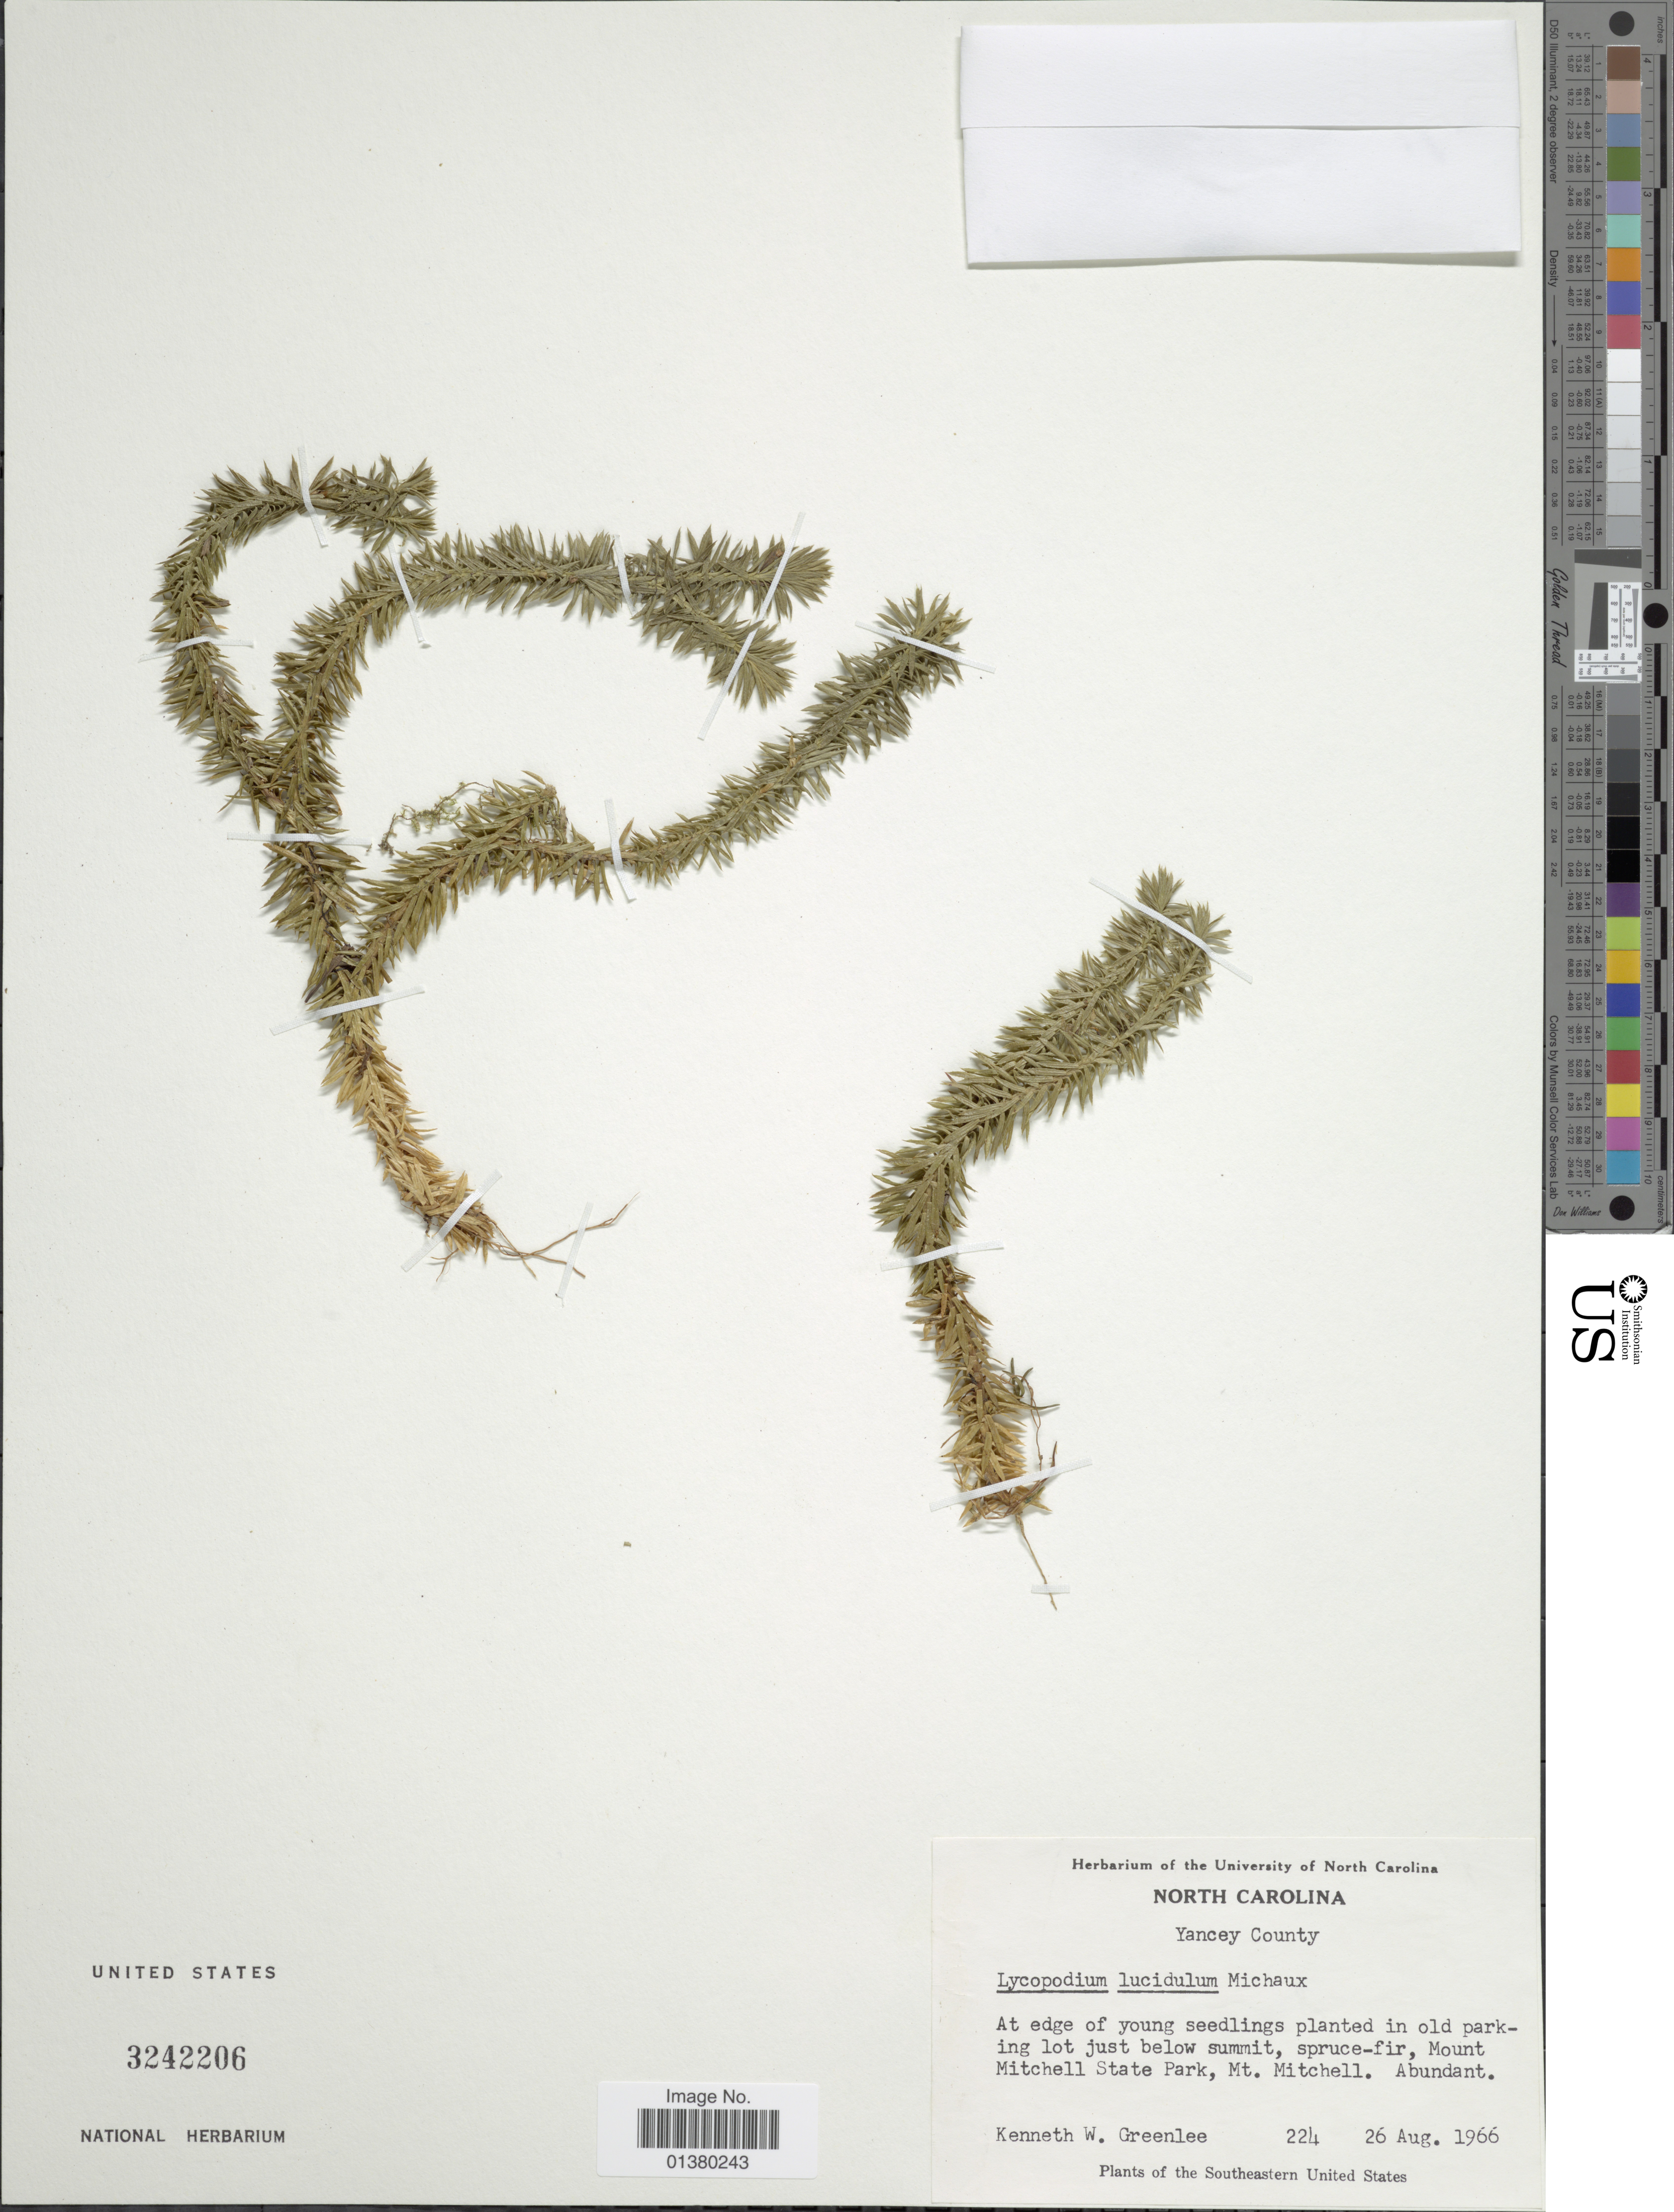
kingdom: Plantae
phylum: Tracheophyta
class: Lycopodiopsida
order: Lycopodiales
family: Lycopodiaceae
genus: Huperzia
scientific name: Huperzia lucidula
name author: (Michx.) Trevis.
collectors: K. Greenlee & K. Greenlee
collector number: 224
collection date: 1966-08-26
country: United States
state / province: North Carolina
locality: Yancey County, mount Mitchell State Park, Mt Mitchell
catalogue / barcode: US 3242206